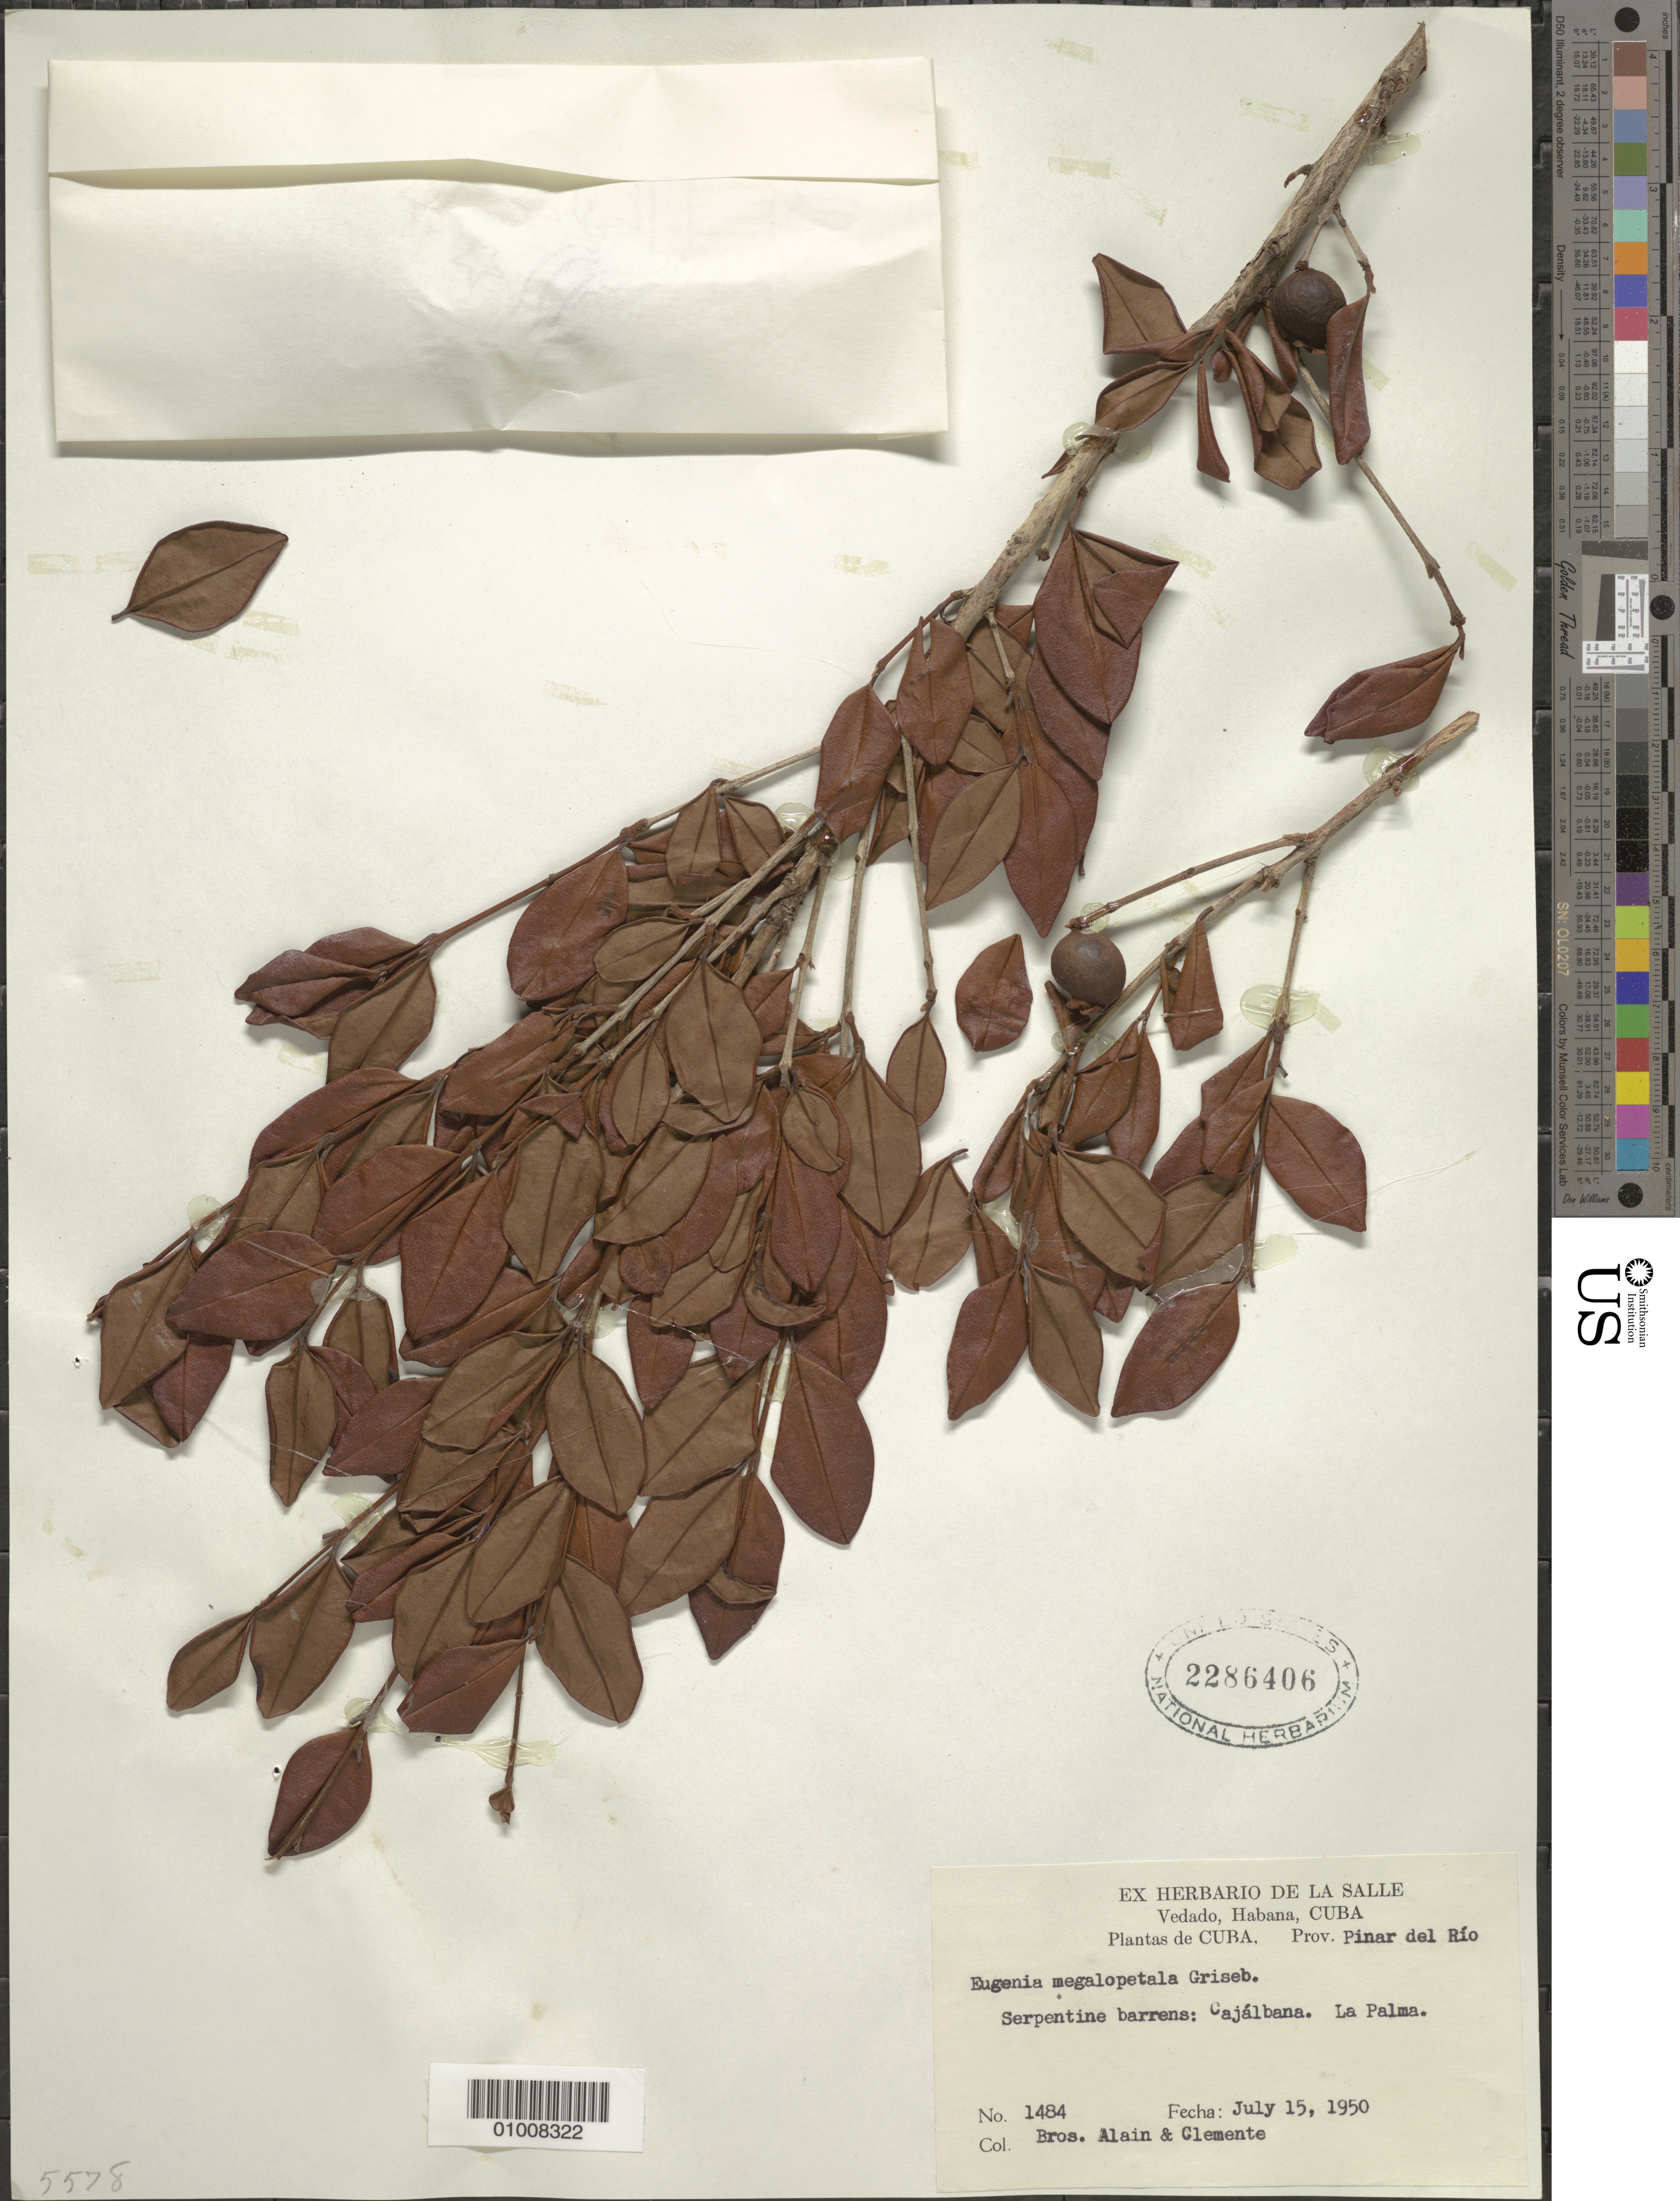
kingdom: Plantae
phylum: Tracheophyta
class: Magnoliopsida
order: Myrtales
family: Myrtaceae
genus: Eugenia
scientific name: Eugenia megalopetala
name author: Griseb.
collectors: A. H. Liogier & Bro. Clemente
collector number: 1484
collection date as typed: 15 Jul 1950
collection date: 1950-07-15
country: Cuba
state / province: Pinar del Rio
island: Cuba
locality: Cajalbana La Palma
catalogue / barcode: US 2286406